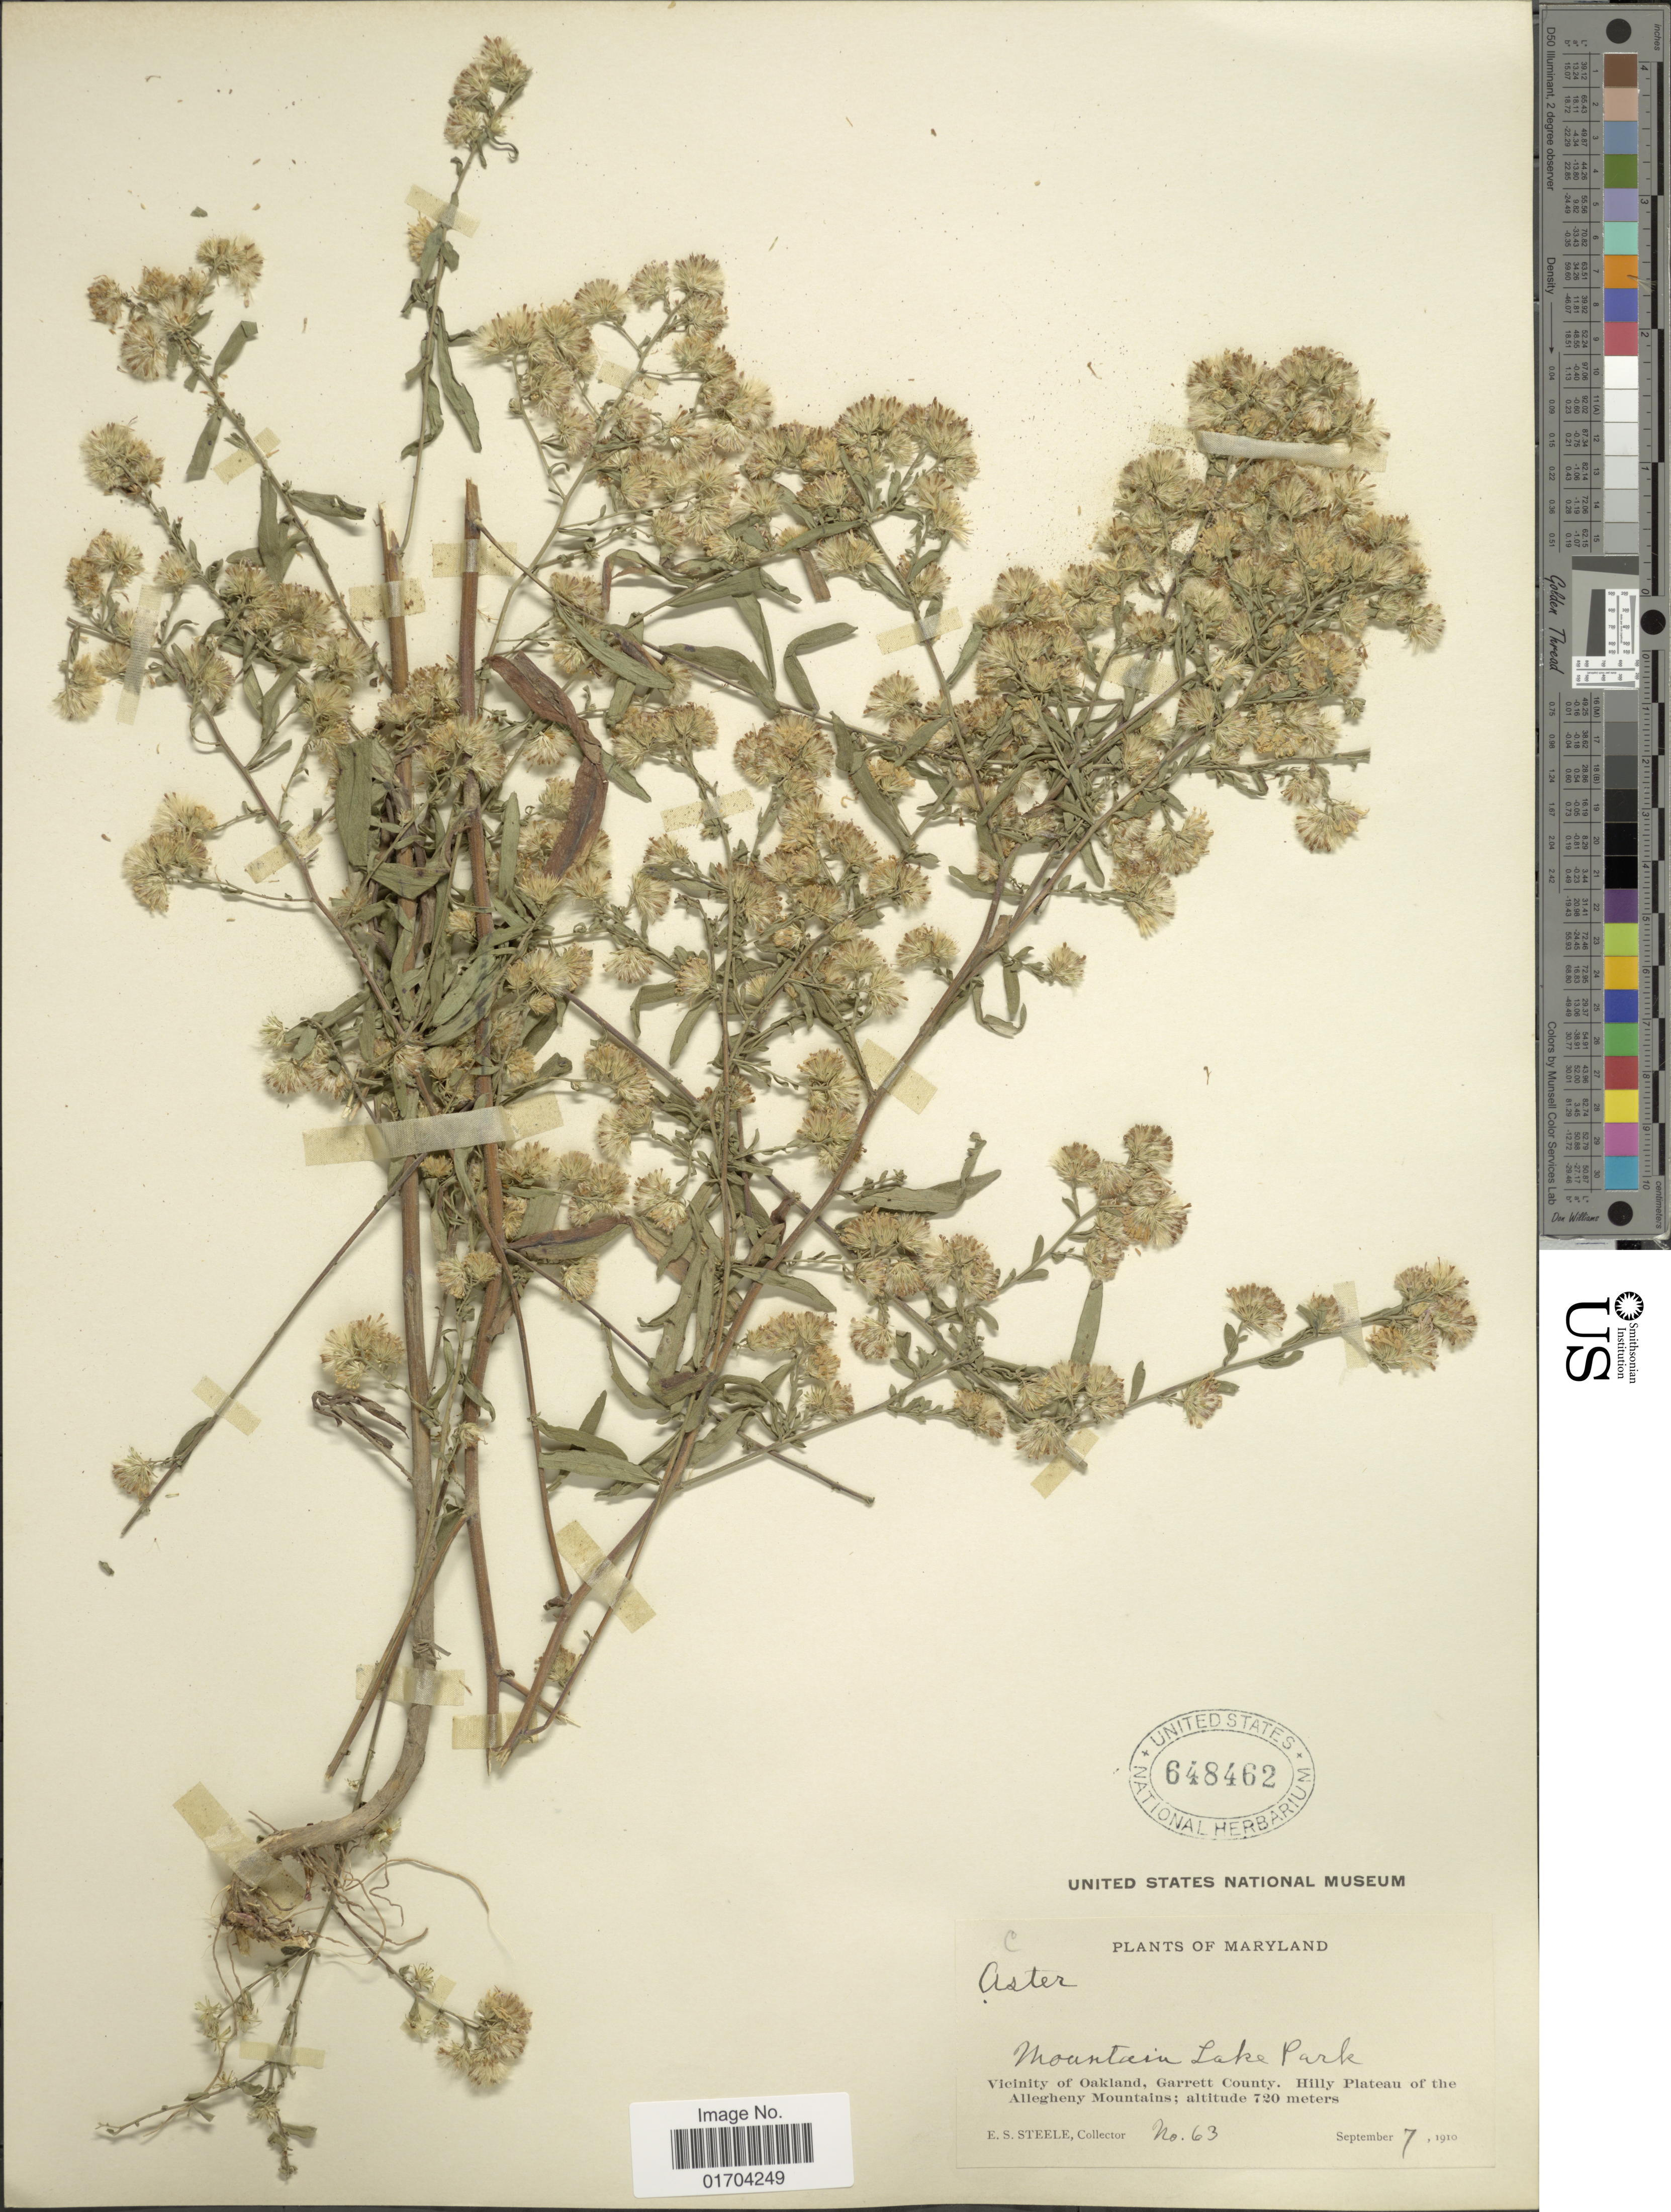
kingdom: Plantae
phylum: Tracheophyta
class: Magnoliopsida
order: Asterales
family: Asteraceae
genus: Symphyotrichum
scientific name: Symphyotrichum sp.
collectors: E. Steele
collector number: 63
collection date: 1910-09-07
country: United States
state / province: Maryland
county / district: Garrett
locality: Mountain Lake Park, Vicinity of Oakland, Garrett County. Hilly Plateau of the Allegheny Mountains.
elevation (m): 720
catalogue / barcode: US 648462